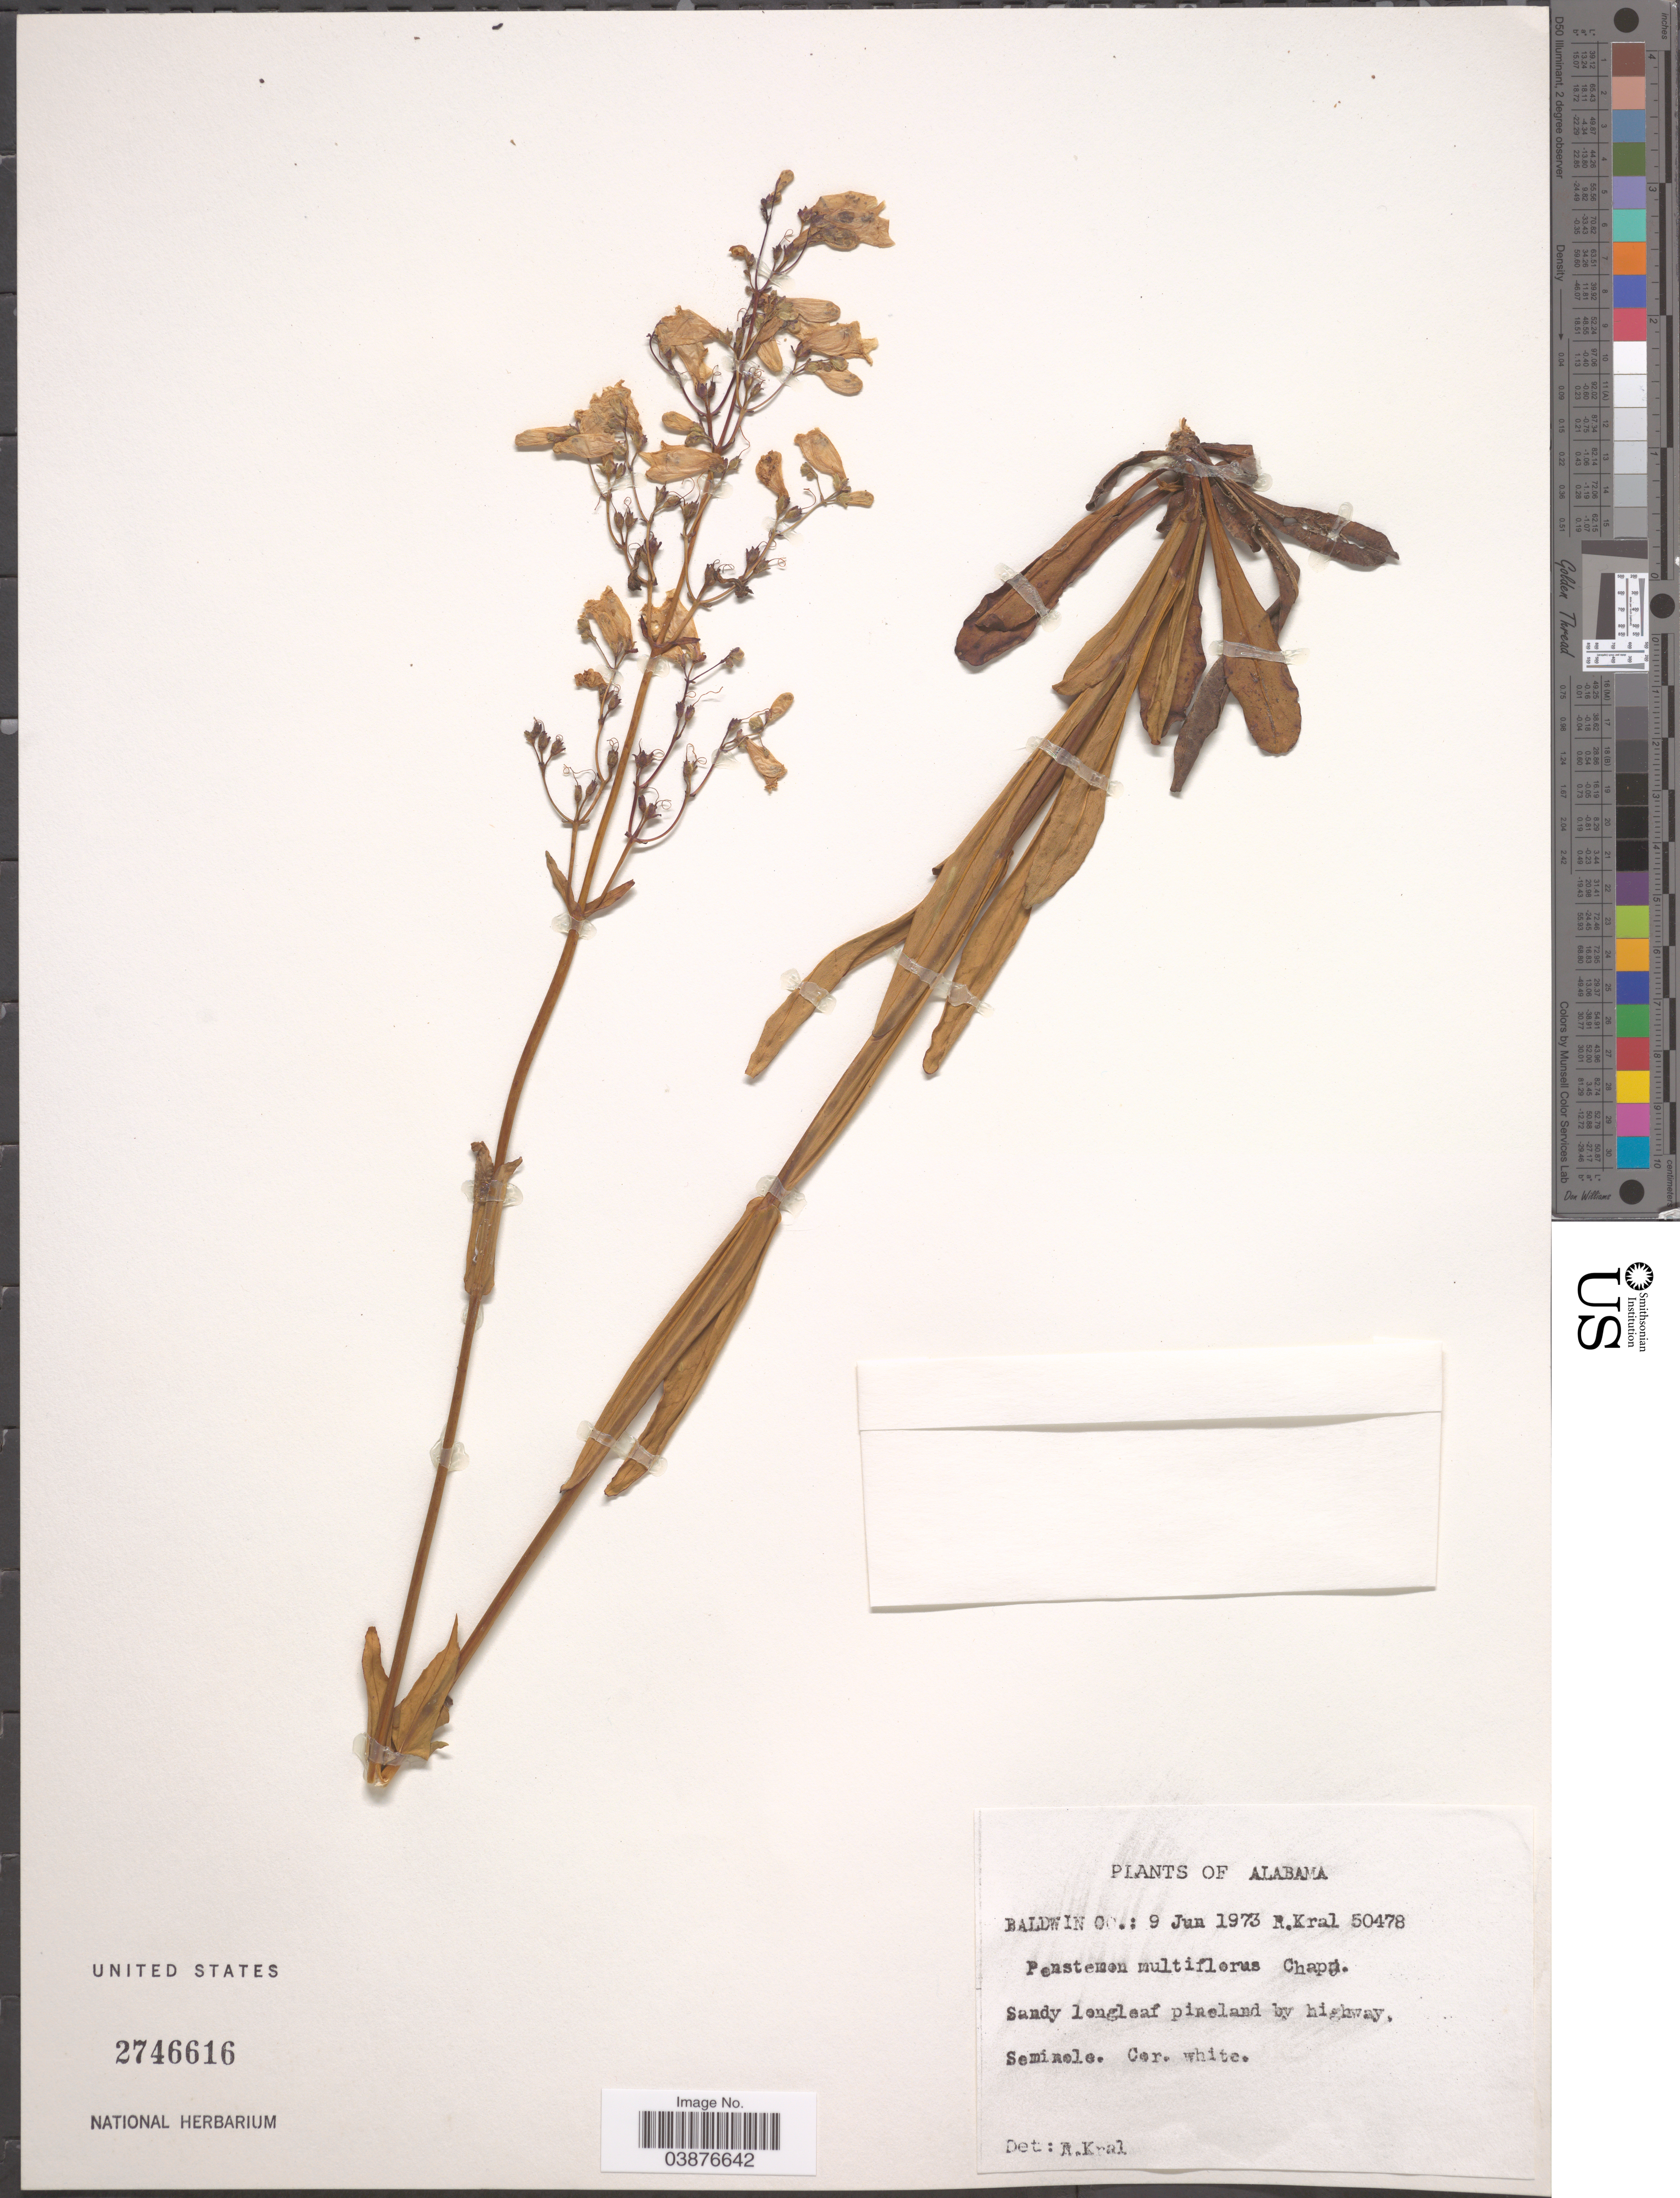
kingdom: Plantae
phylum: Tracheophyta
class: Magnoliopsida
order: Lamiales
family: Plantaginaceae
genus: Penstemon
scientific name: Penstemon multiflorus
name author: (Benth.) Chapm. ex Small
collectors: R. Kral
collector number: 50478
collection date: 1973-06-09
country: United States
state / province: Alabama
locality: Baldwin Co.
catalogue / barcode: US 2746616